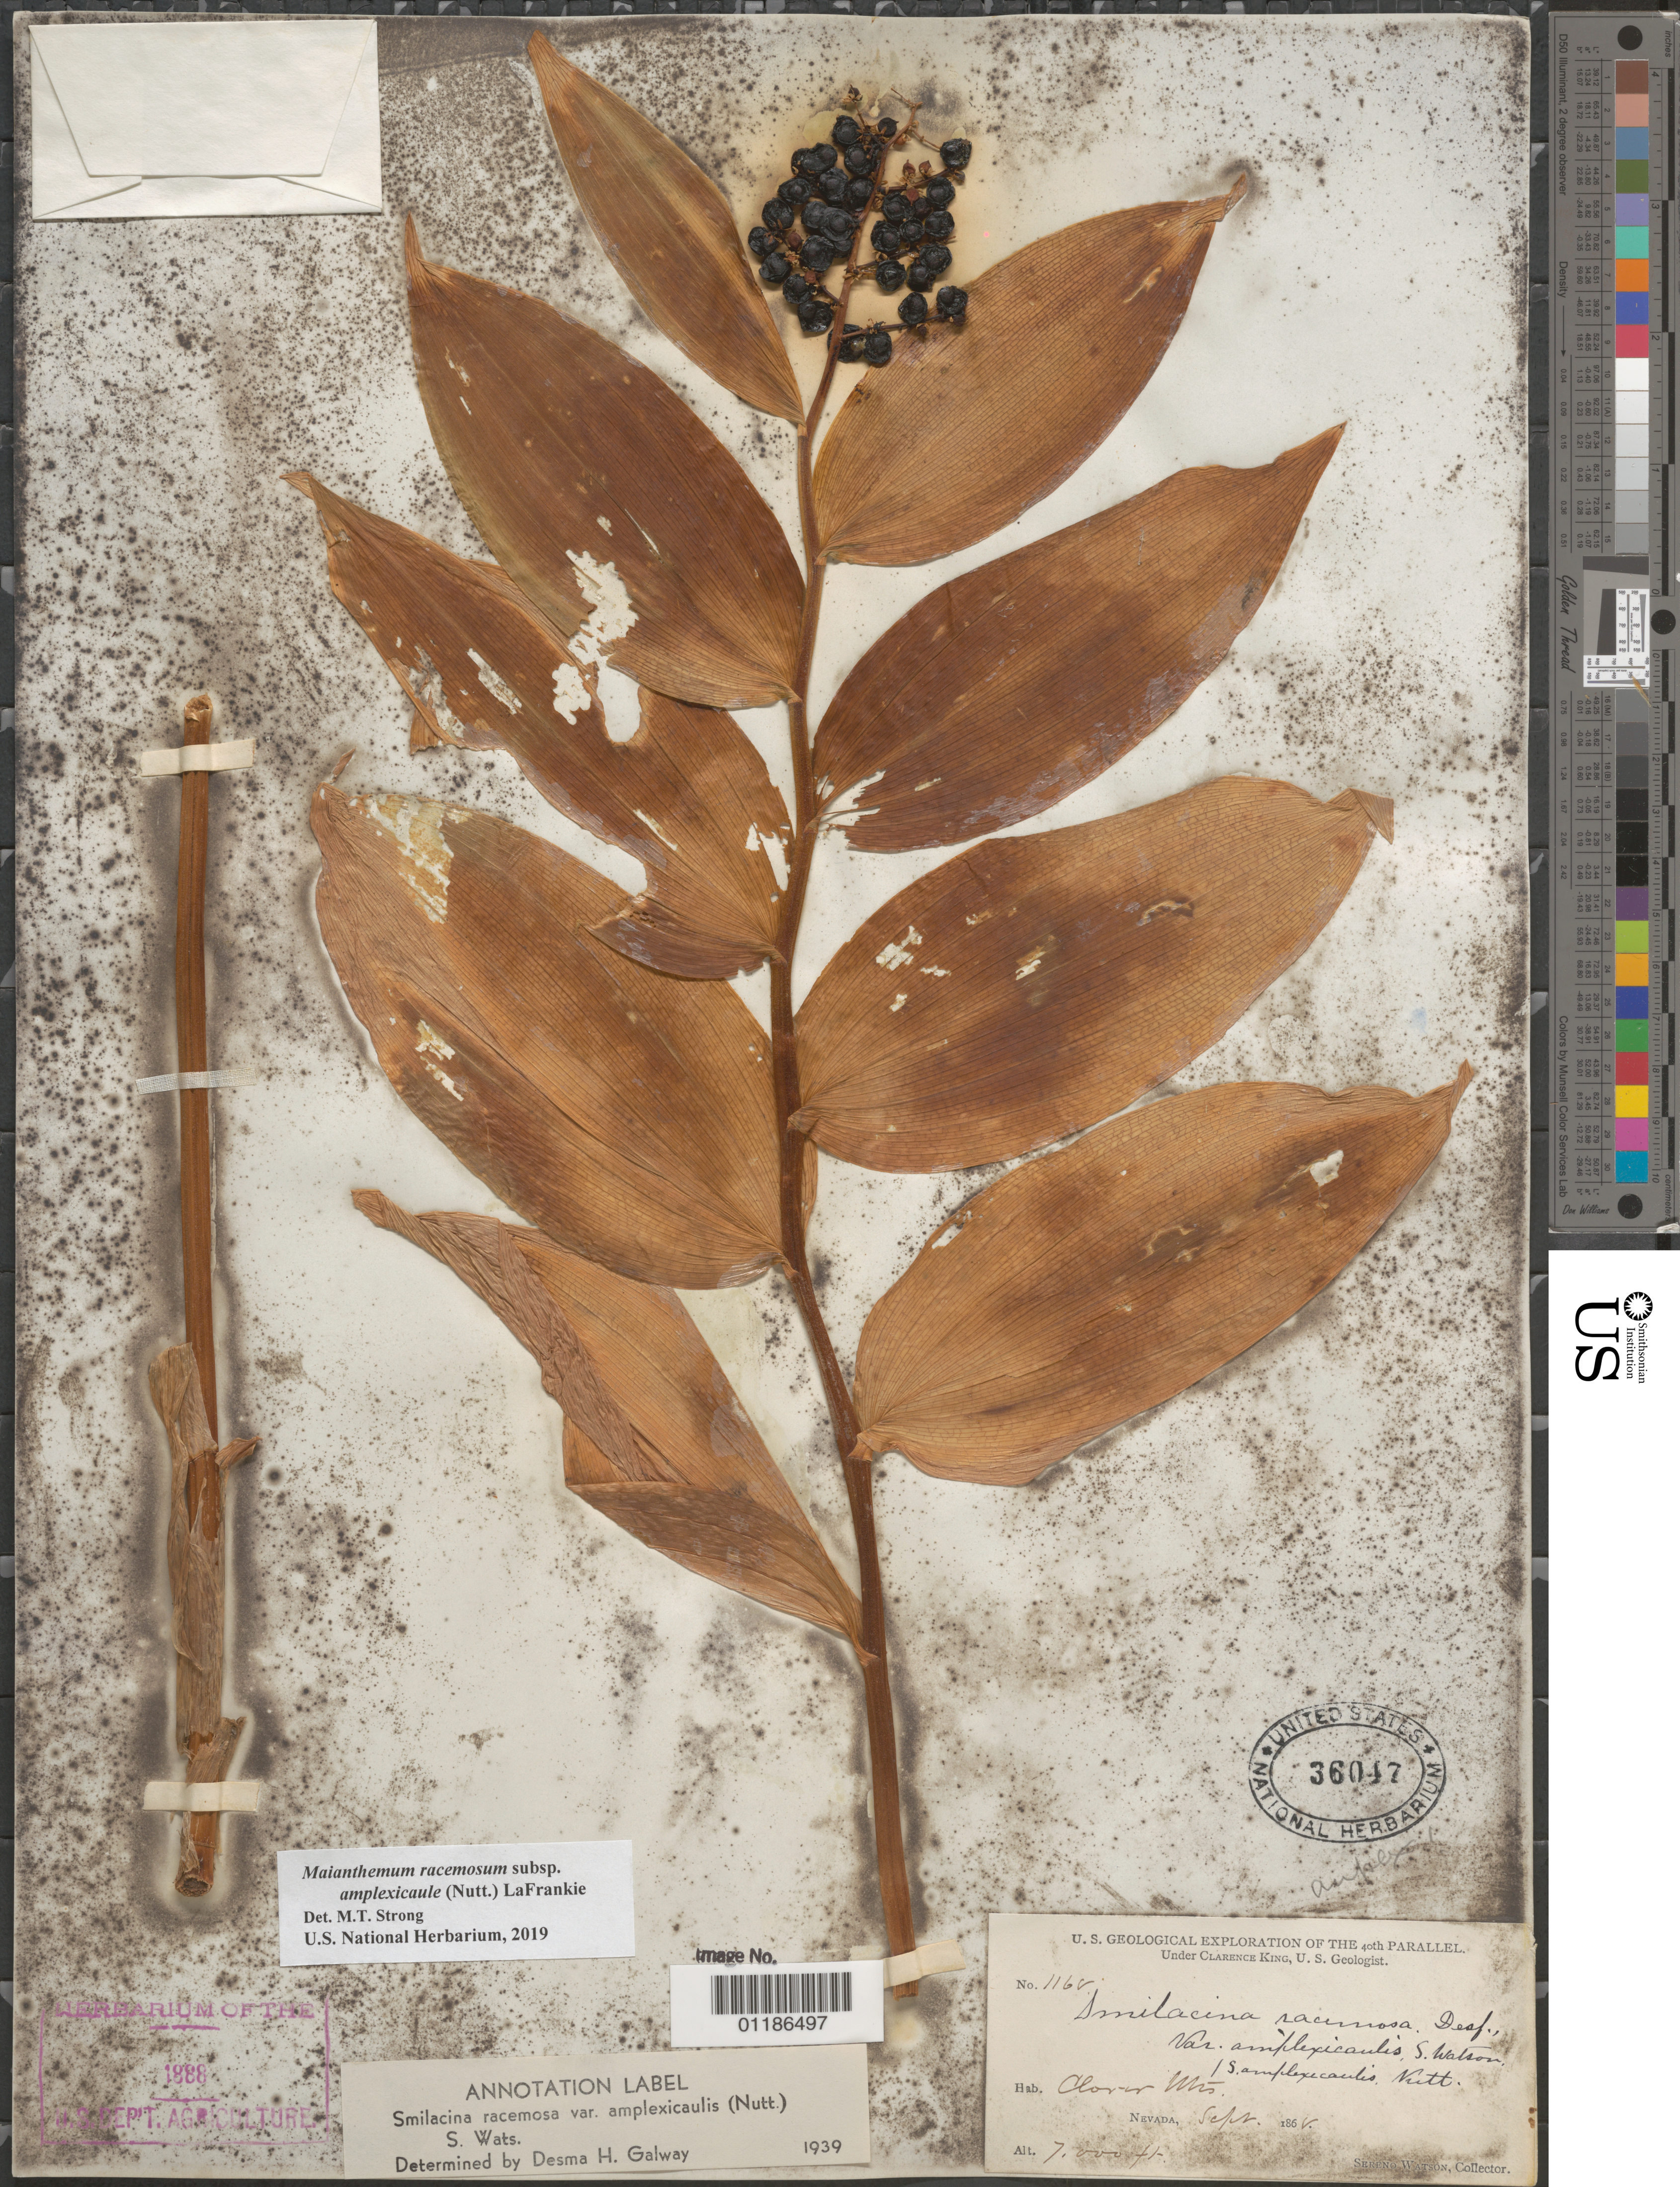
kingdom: Plantae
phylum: Tracheophyta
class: Liliopsida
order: Asparagales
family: Asparagaceae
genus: Maianthemum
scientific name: Maianthemum racemosum subsp. amplexicaule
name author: (Nutt.) LaFrankie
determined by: Strong, M. T., (US), Smithsonian Institution - National Museum of Natural History (UNITED STATES)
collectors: S. Watson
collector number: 1168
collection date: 1868-09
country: United States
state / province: Nevada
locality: Clover Mountains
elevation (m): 2134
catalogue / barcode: US 36047